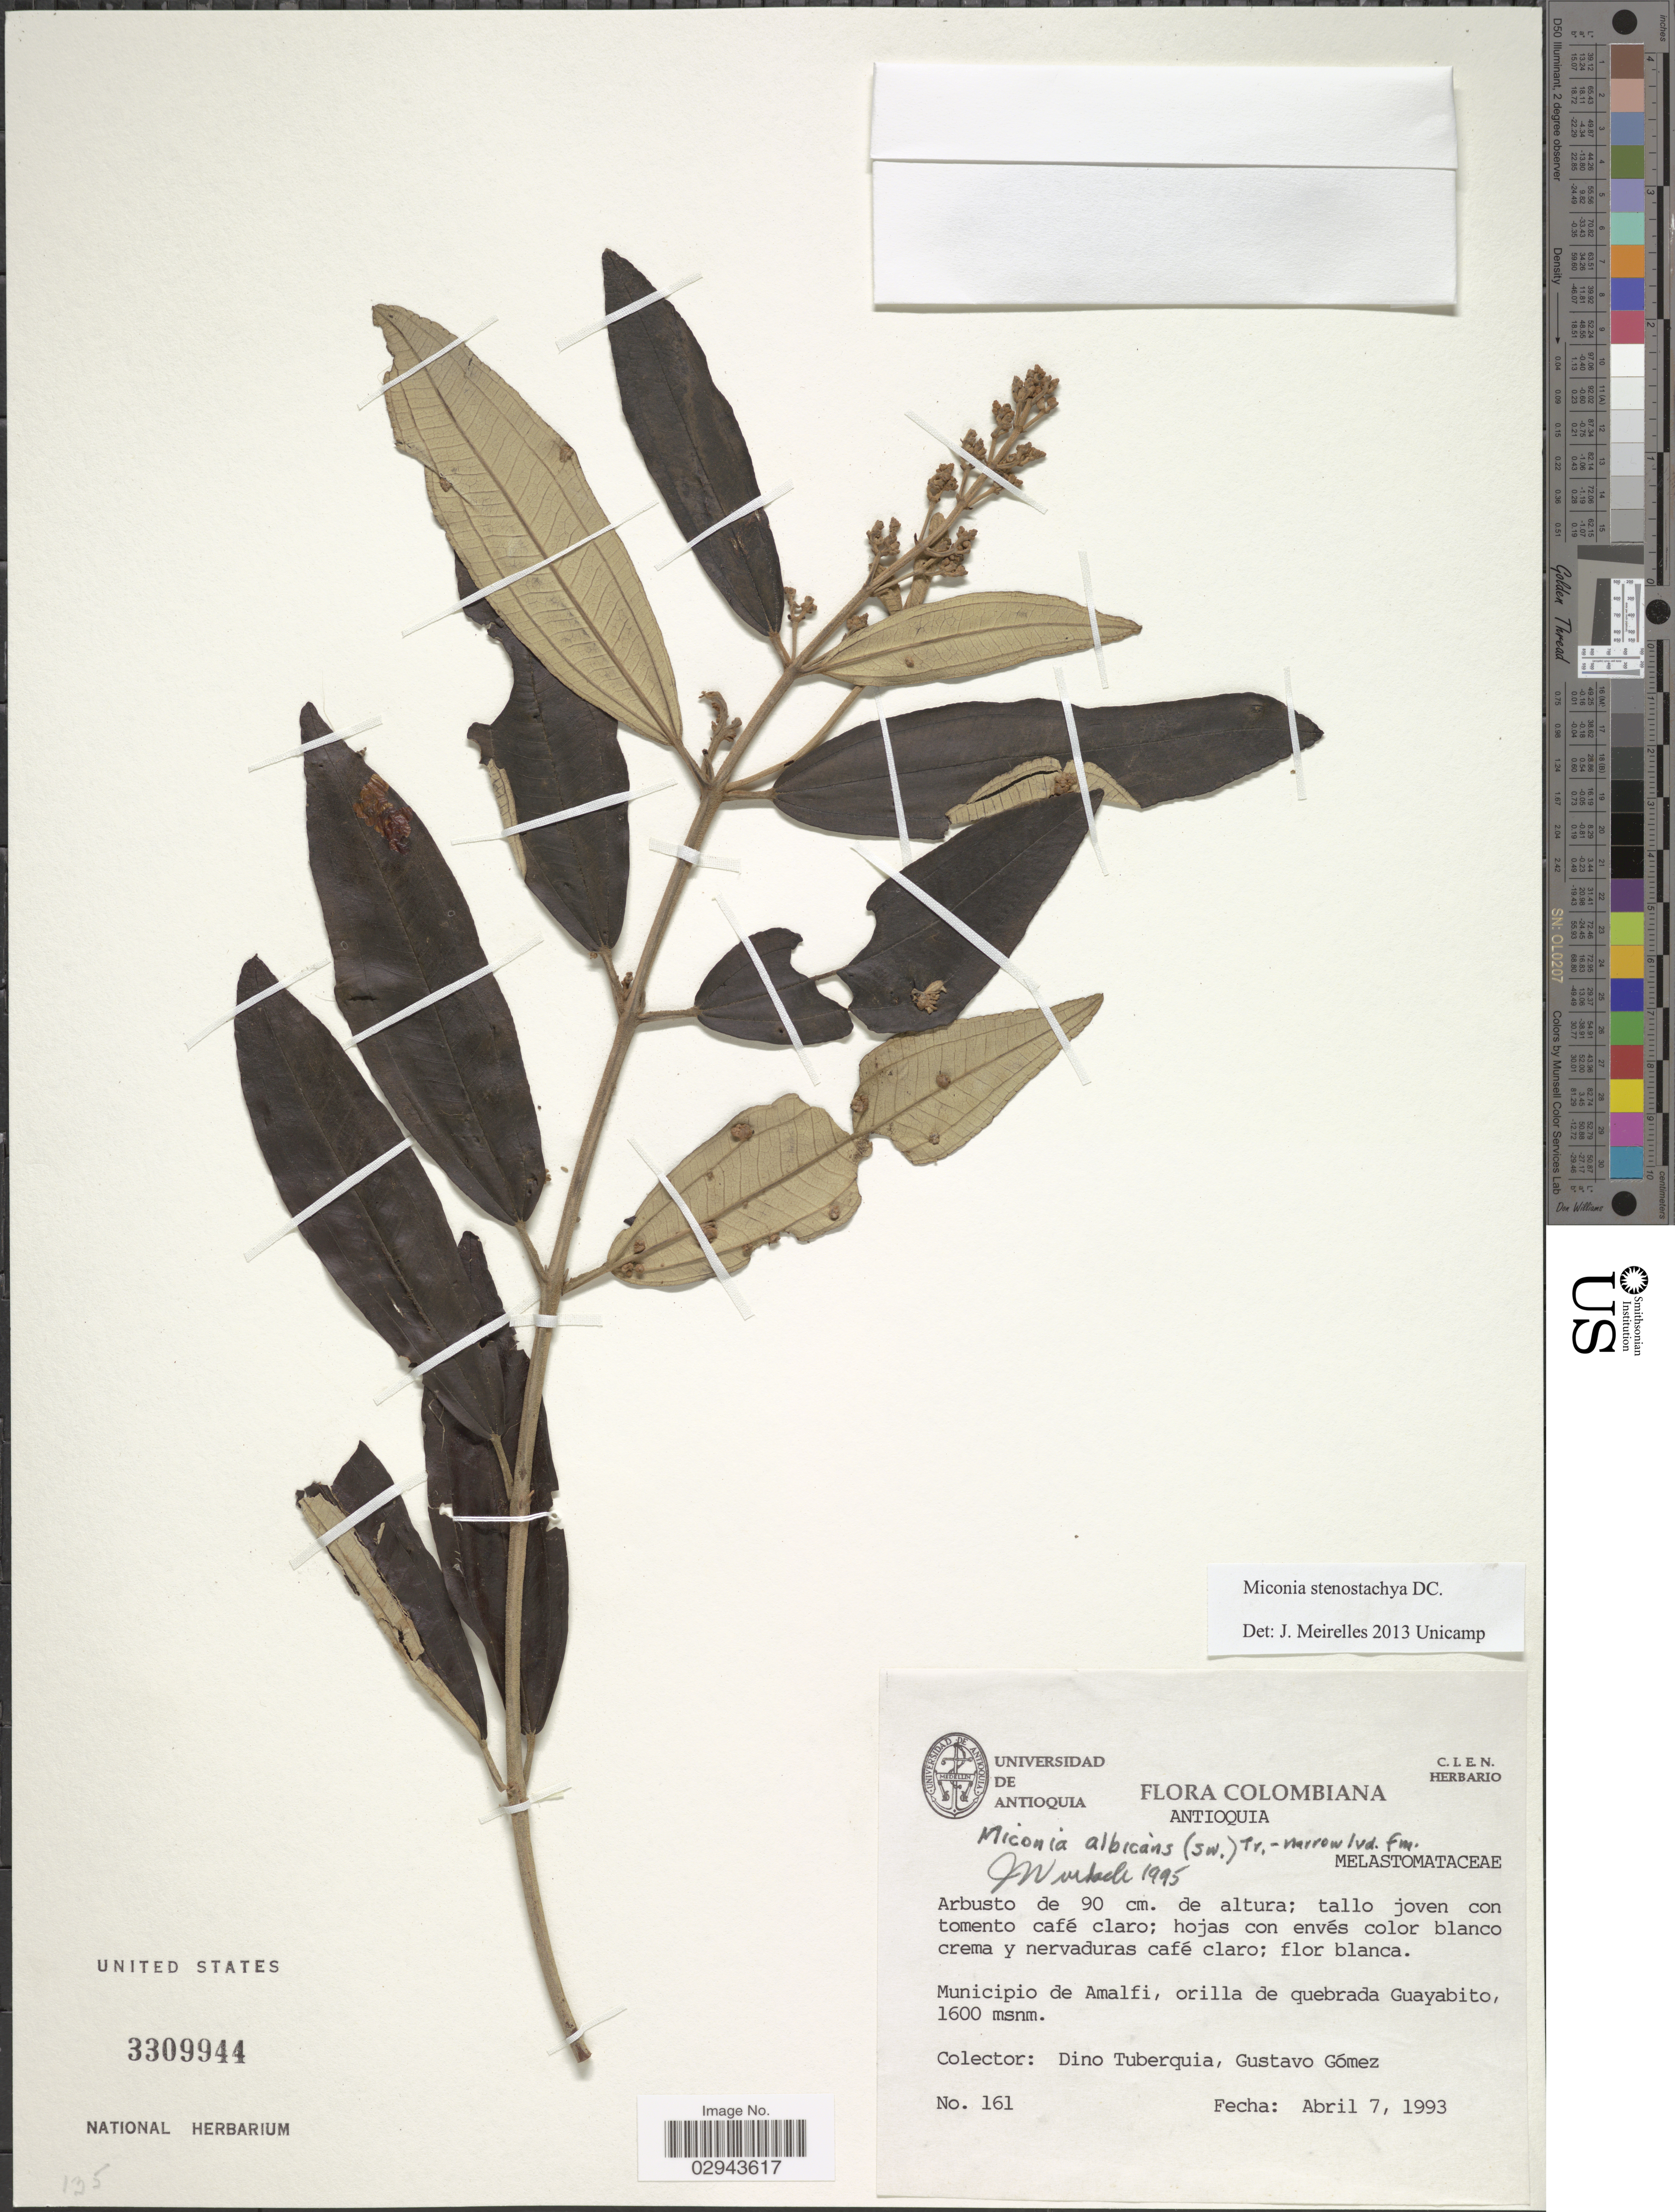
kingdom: Plantae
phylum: Tracheophyta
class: Magnoliopsida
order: Myrtales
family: Melastomataceae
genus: Miconia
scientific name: Miconia stenostachya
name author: DC.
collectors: D. Tuberquia & G. Gomez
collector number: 161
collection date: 1993-04-07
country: Colombia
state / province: Antioquia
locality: Municipio de Amalfi, orilla de quebrada Guayabito.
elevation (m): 1600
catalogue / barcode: US 3309944